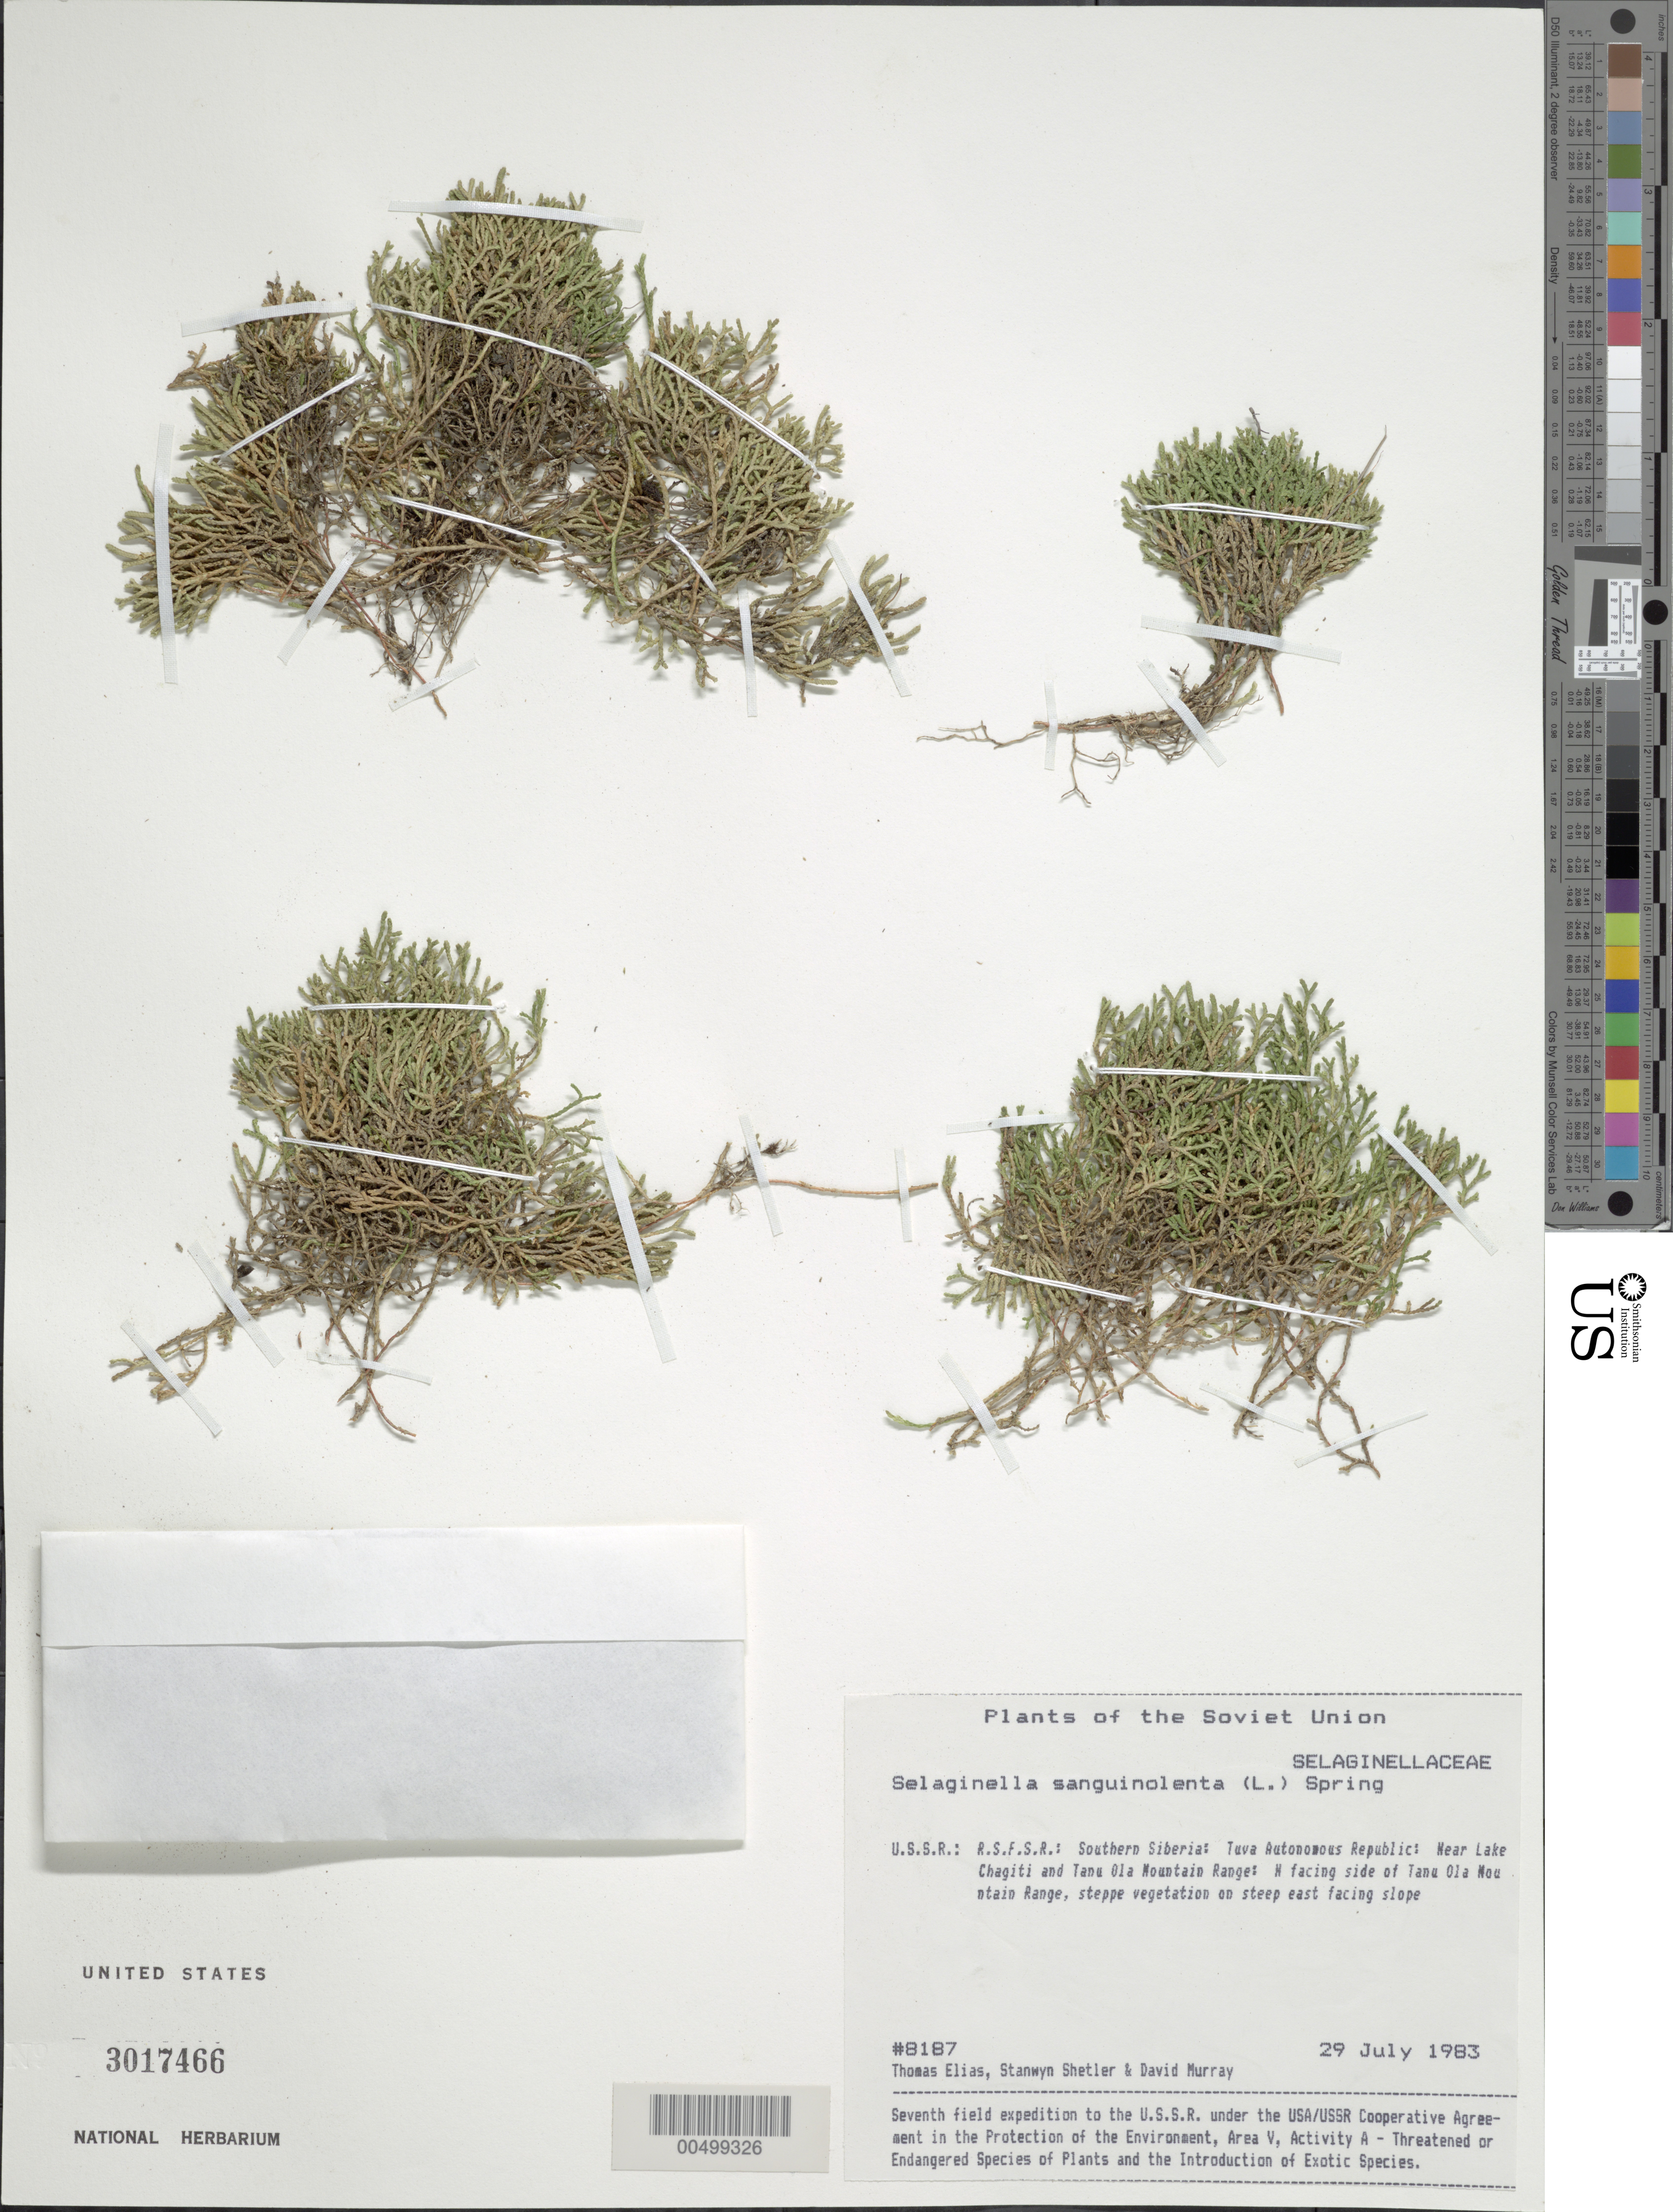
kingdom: Plantae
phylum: Tracheophyta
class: Lycopodiopsida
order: Selaginellales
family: Selaginellaceae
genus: Selaginella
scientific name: Selaginella sanguinolenta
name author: (L.) Spring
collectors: T. Elias, S. Shetler & D. F. Murray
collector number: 8187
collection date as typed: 29 Jul 1983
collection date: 1983-07-29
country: Russian Federation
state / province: Tuva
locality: Near Lake Chagitai and N-facing side of Tannu-Ola Mountain Range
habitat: steppe vegetation on steep east-facing slope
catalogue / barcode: US 3017466